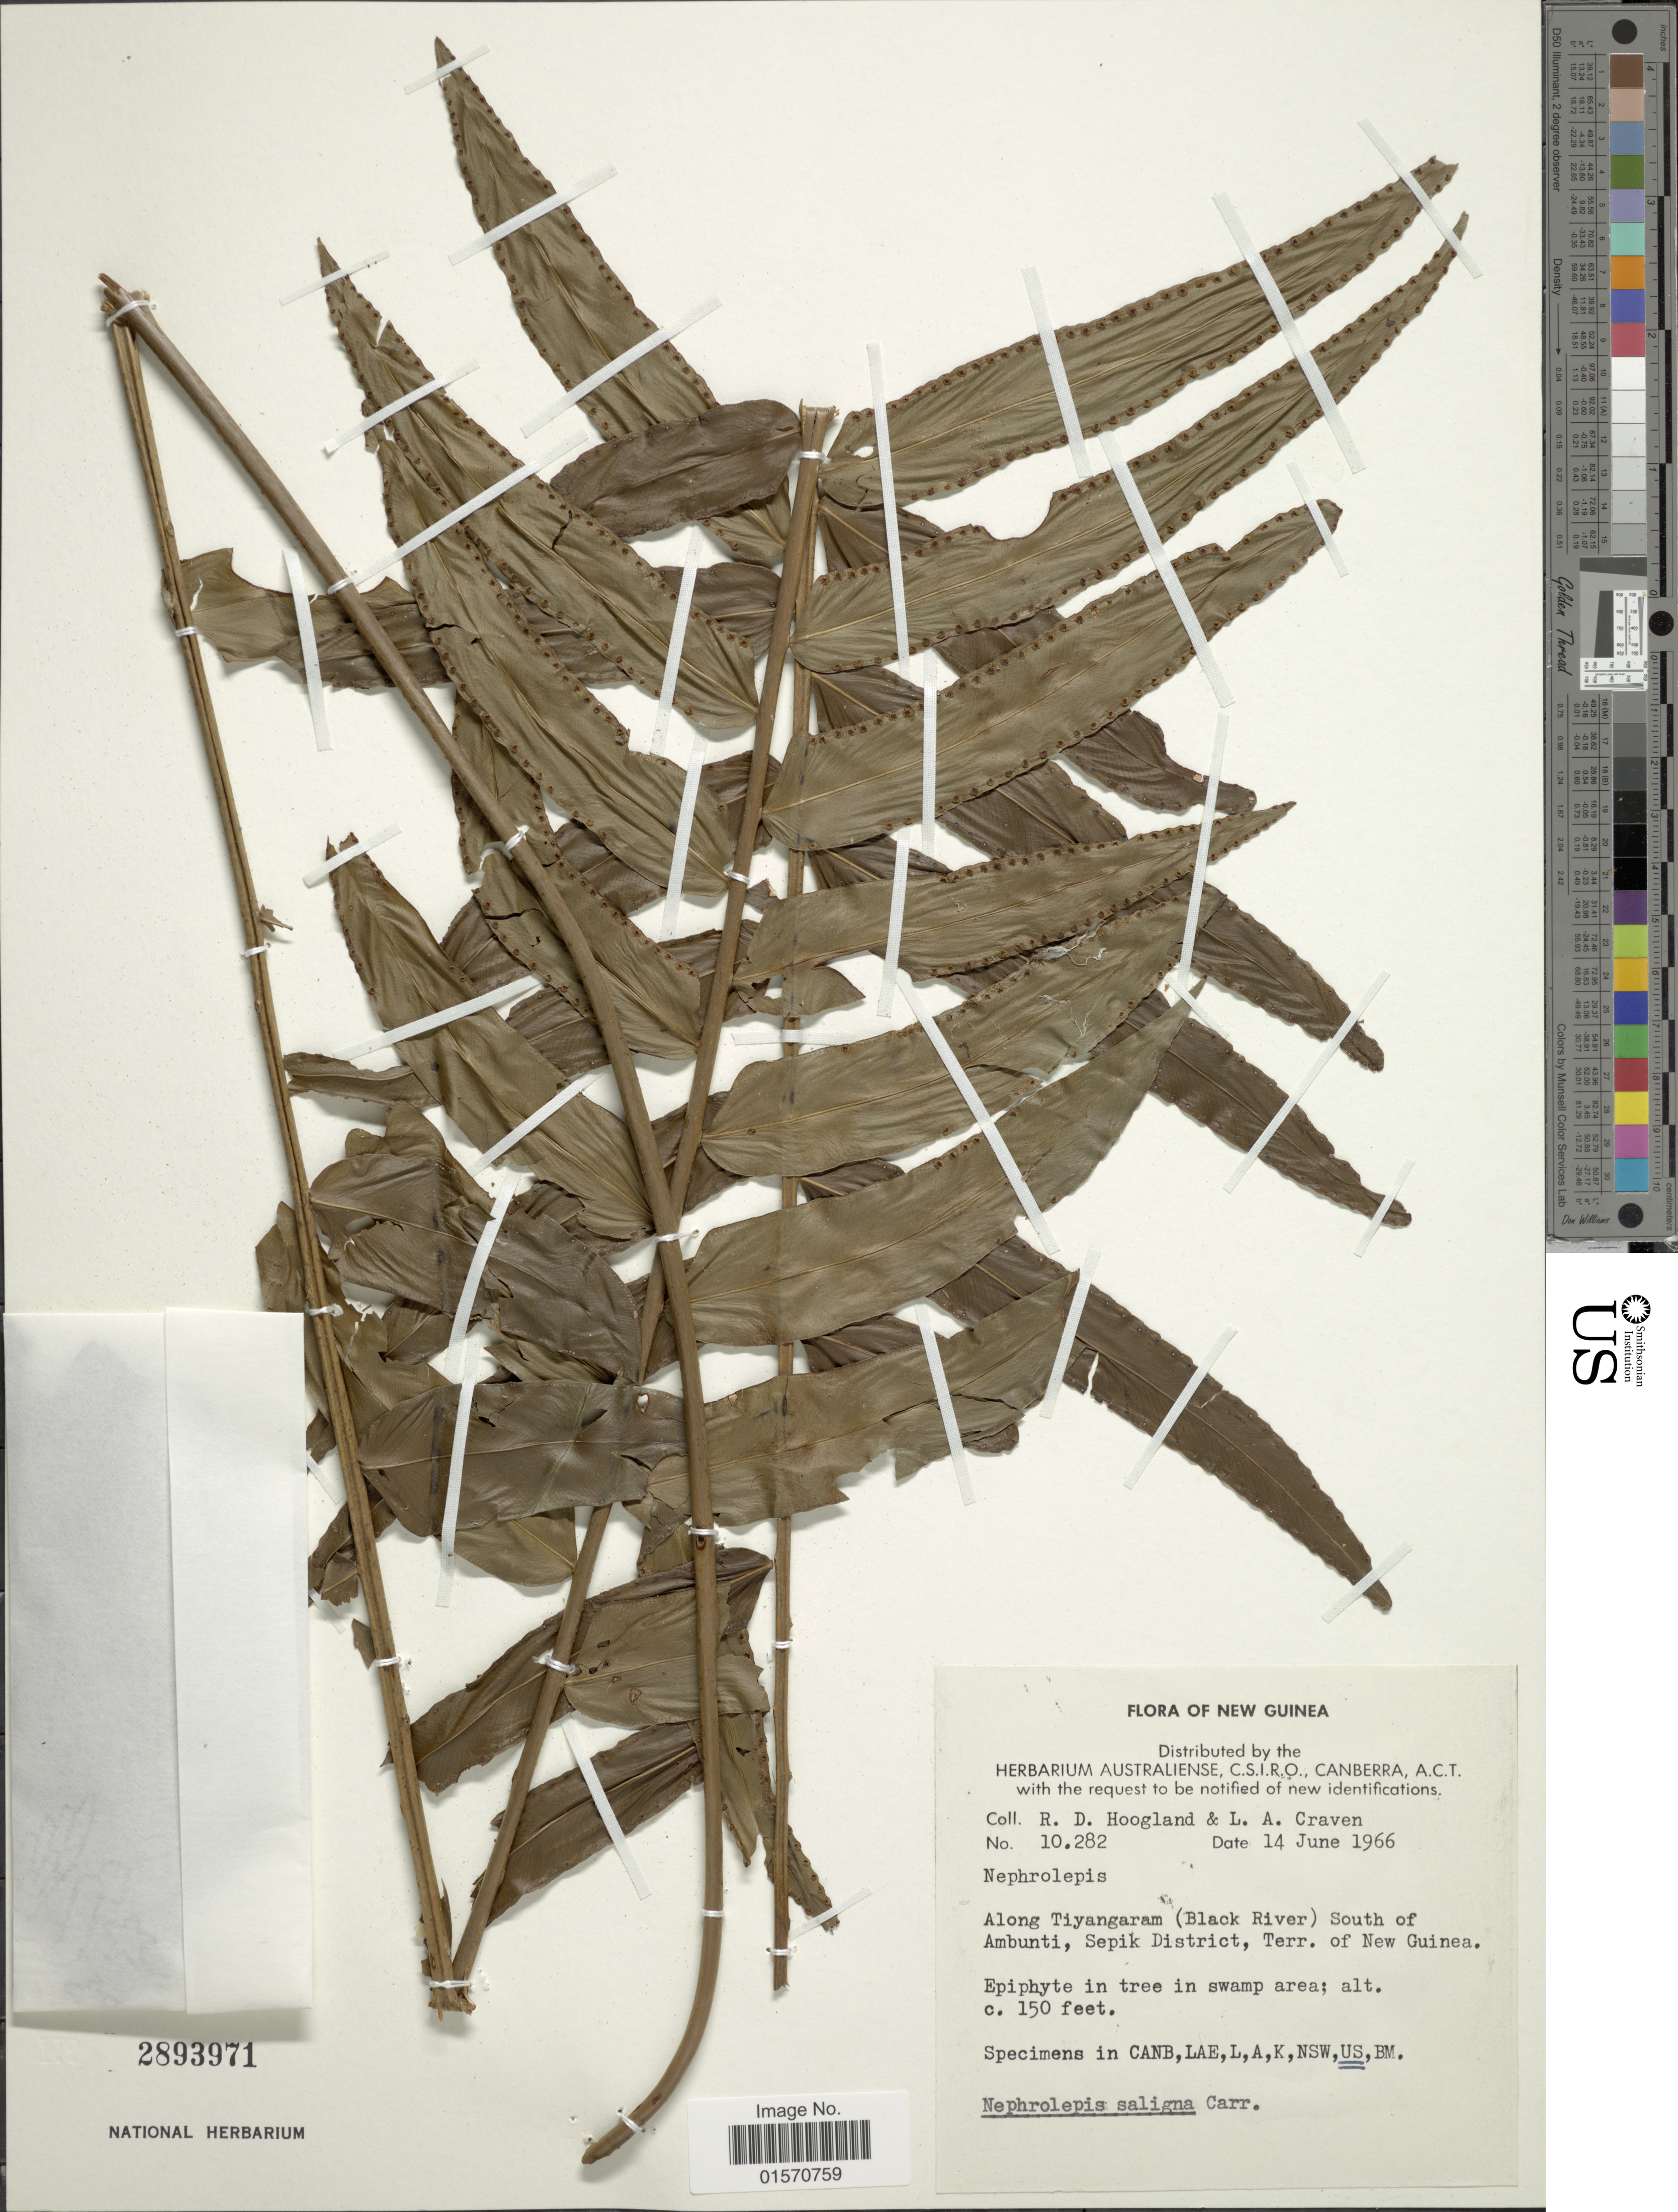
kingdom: Plantae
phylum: Tracheophyta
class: Polypodiopsida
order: Polypodiales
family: Nephrolepidaceae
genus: Nephrolepis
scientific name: Nephrolepis saligna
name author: Cav.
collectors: R. D. Hoogland & L. A. Craven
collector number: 10282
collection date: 1966-06-14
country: Papua New Guinea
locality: New Guinea. Along Tiyangaram (Black River) South of Ambunti, Sepik District, Terr. of New Guinea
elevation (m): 46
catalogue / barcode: US 2893971